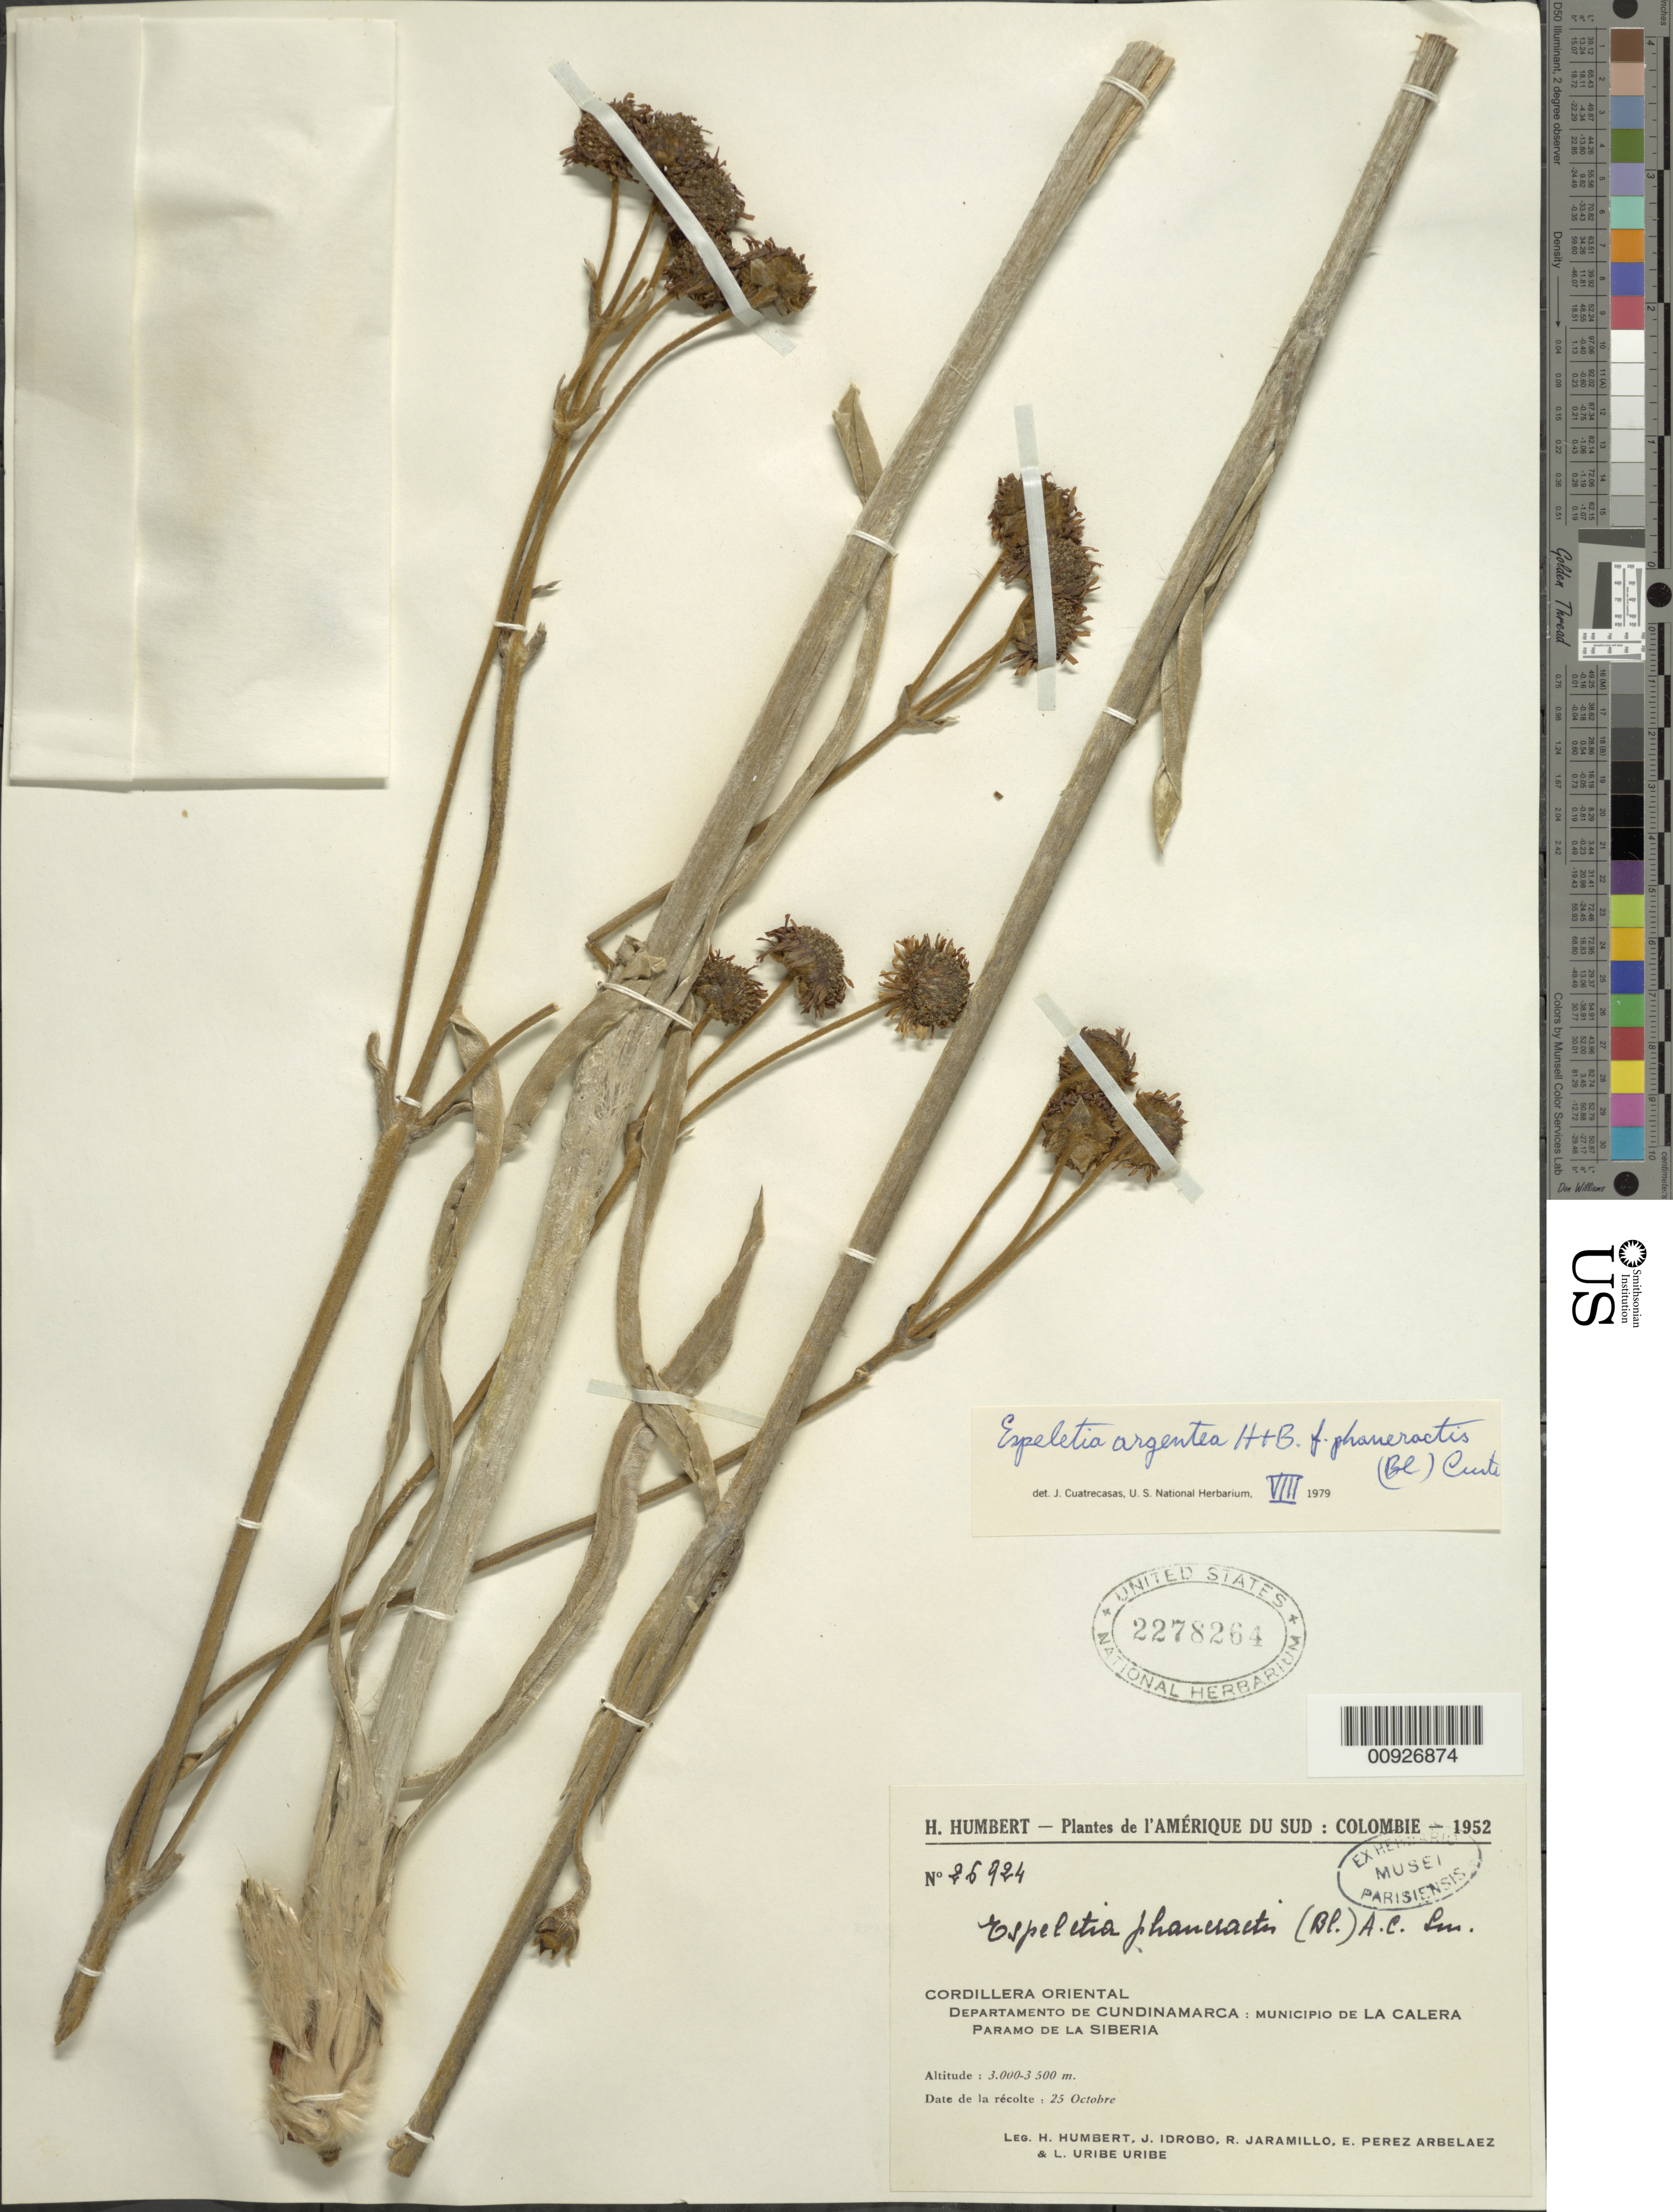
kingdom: Plantae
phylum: Tracheophyta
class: Magnoliopsida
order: Asterales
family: Asteraceae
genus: Espeletia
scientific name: Espeletia argentea f. phaneractis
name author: (S.F. Blake) Cuatrec.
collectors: H. Humbert, J. M. Idrobo, R. Jaramillo M., E. Pérez Arbeláez & L. Uribe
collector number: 26924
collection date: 1952-10-25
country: Colombia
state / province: Cundinamarca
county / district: La Calera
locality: Páramo de la Siberia. Cordillera Oriental.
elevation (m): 3000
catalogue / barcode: US 2278264